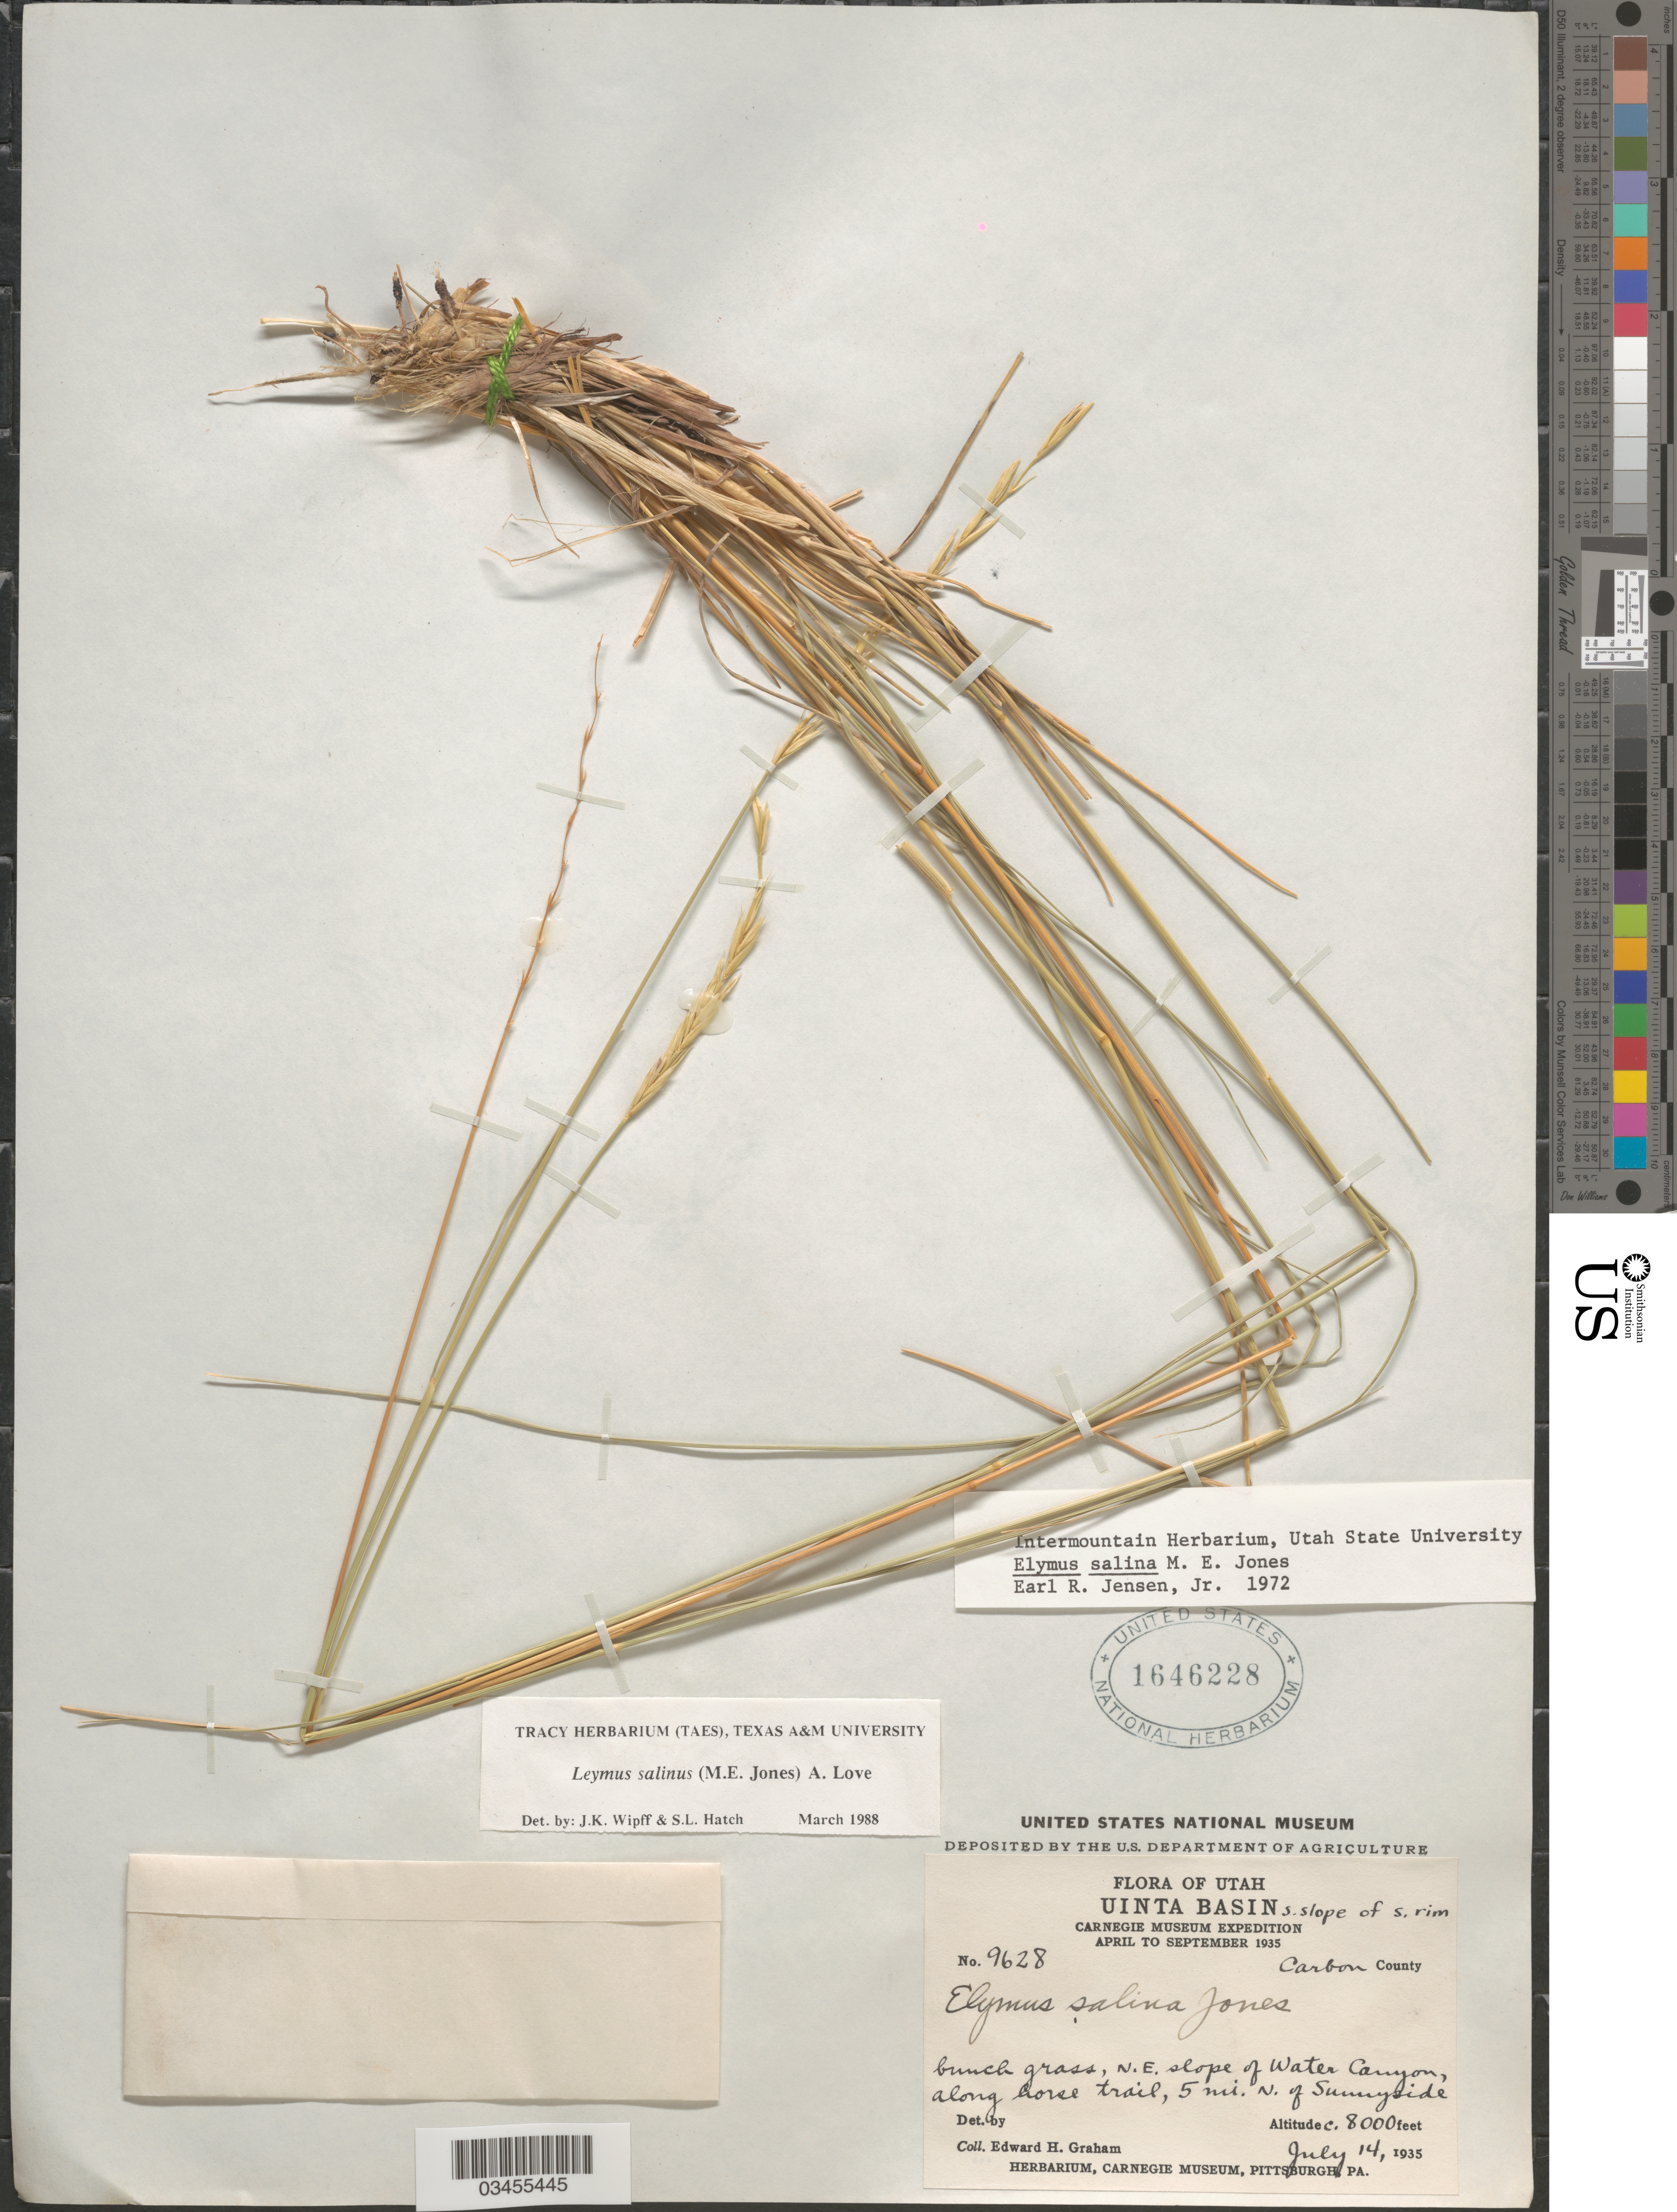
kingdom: Plantae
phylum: Tracheophyta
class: Liliopsida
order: Poales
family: Poaceae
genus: Leymus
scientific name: Leymus salina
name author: (M.E. Jones) Á. Löve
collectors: E. H. Graham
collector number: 9628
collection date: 1935-07-14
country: United States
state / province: Utah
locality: Uinta Basin. S. slope of S. rim. Carnege Museum Expedition. Carbon County. Bunch grass, N.E. slope of Water Canyon, along horse trail, 5 mi. N. of Sunnyside.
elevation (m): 2438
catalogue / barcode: US 1646228